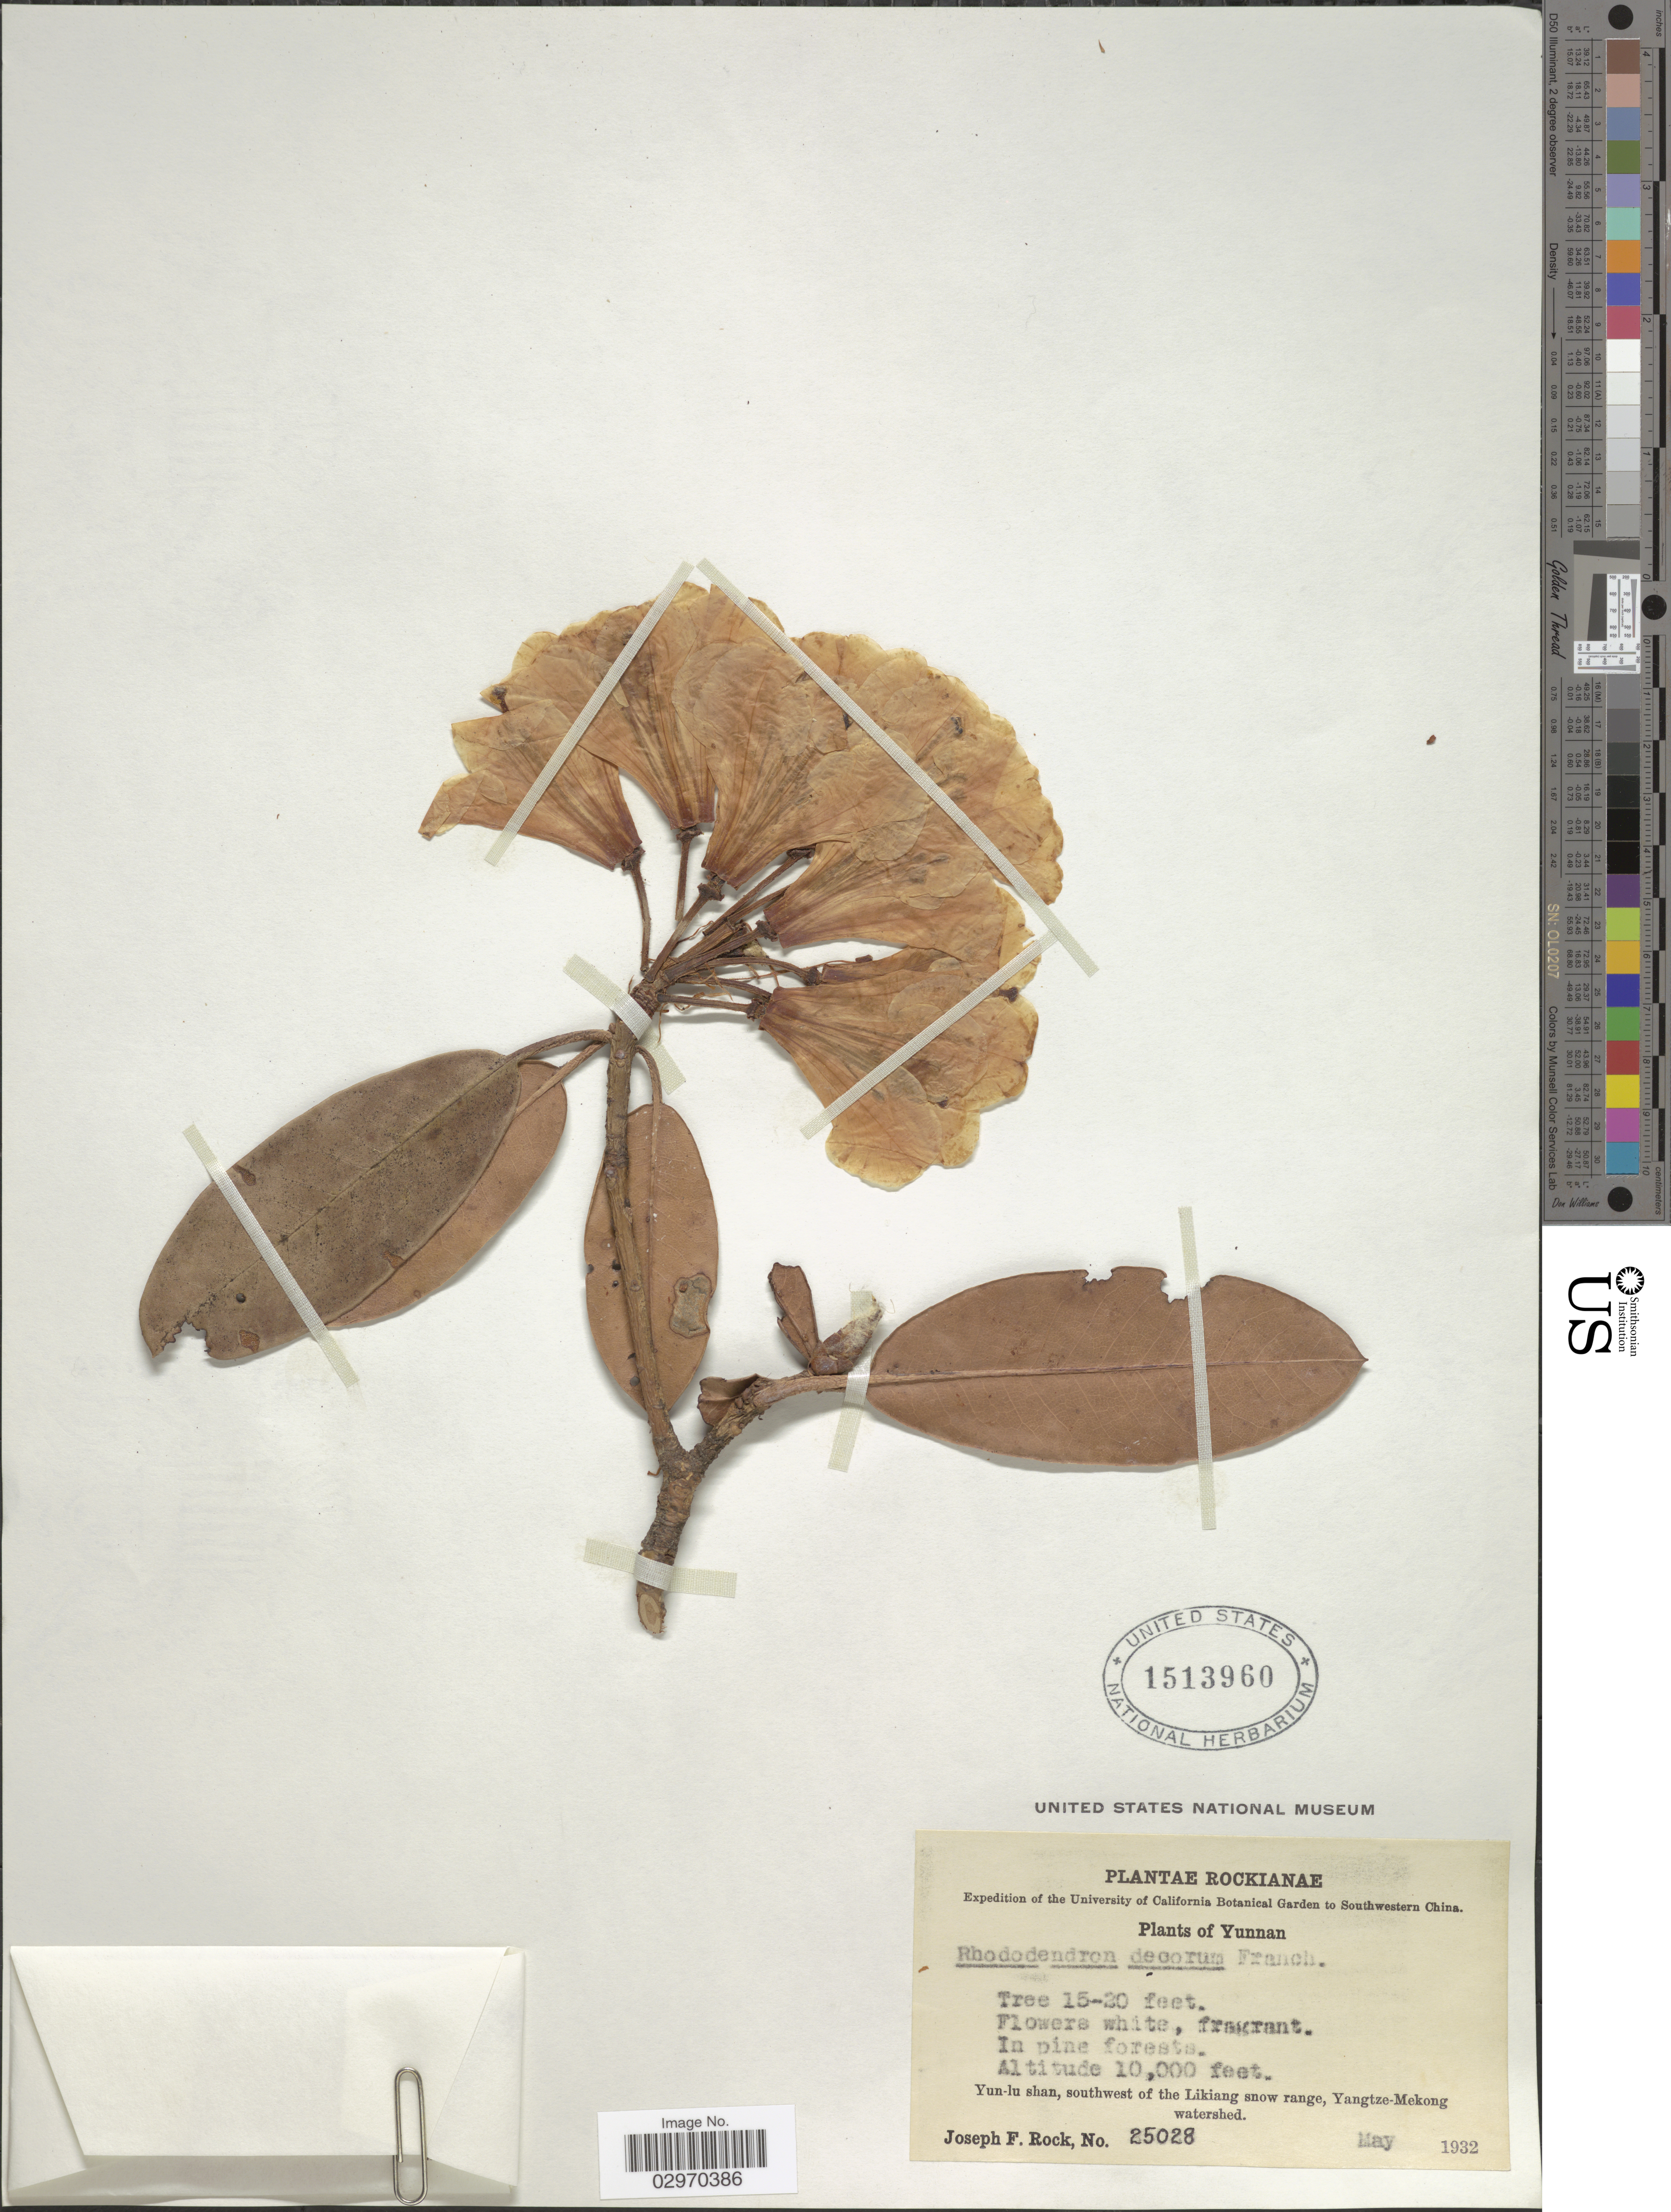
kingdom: Plantae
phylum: Tracheophyta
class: Magnoliopsida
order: Ericales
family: Ericaceae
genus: Rhododendron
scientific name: Rhododendron decorum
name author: Franch.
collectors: J. F. Rock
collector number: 25028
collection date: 1932-05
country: China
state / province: Yunnan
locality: Southwestern China. Yun-lu shan, southwest of the Likiang snow range, Yangtze-Mekong watershed.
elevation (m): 3048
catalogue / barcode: US 1513960